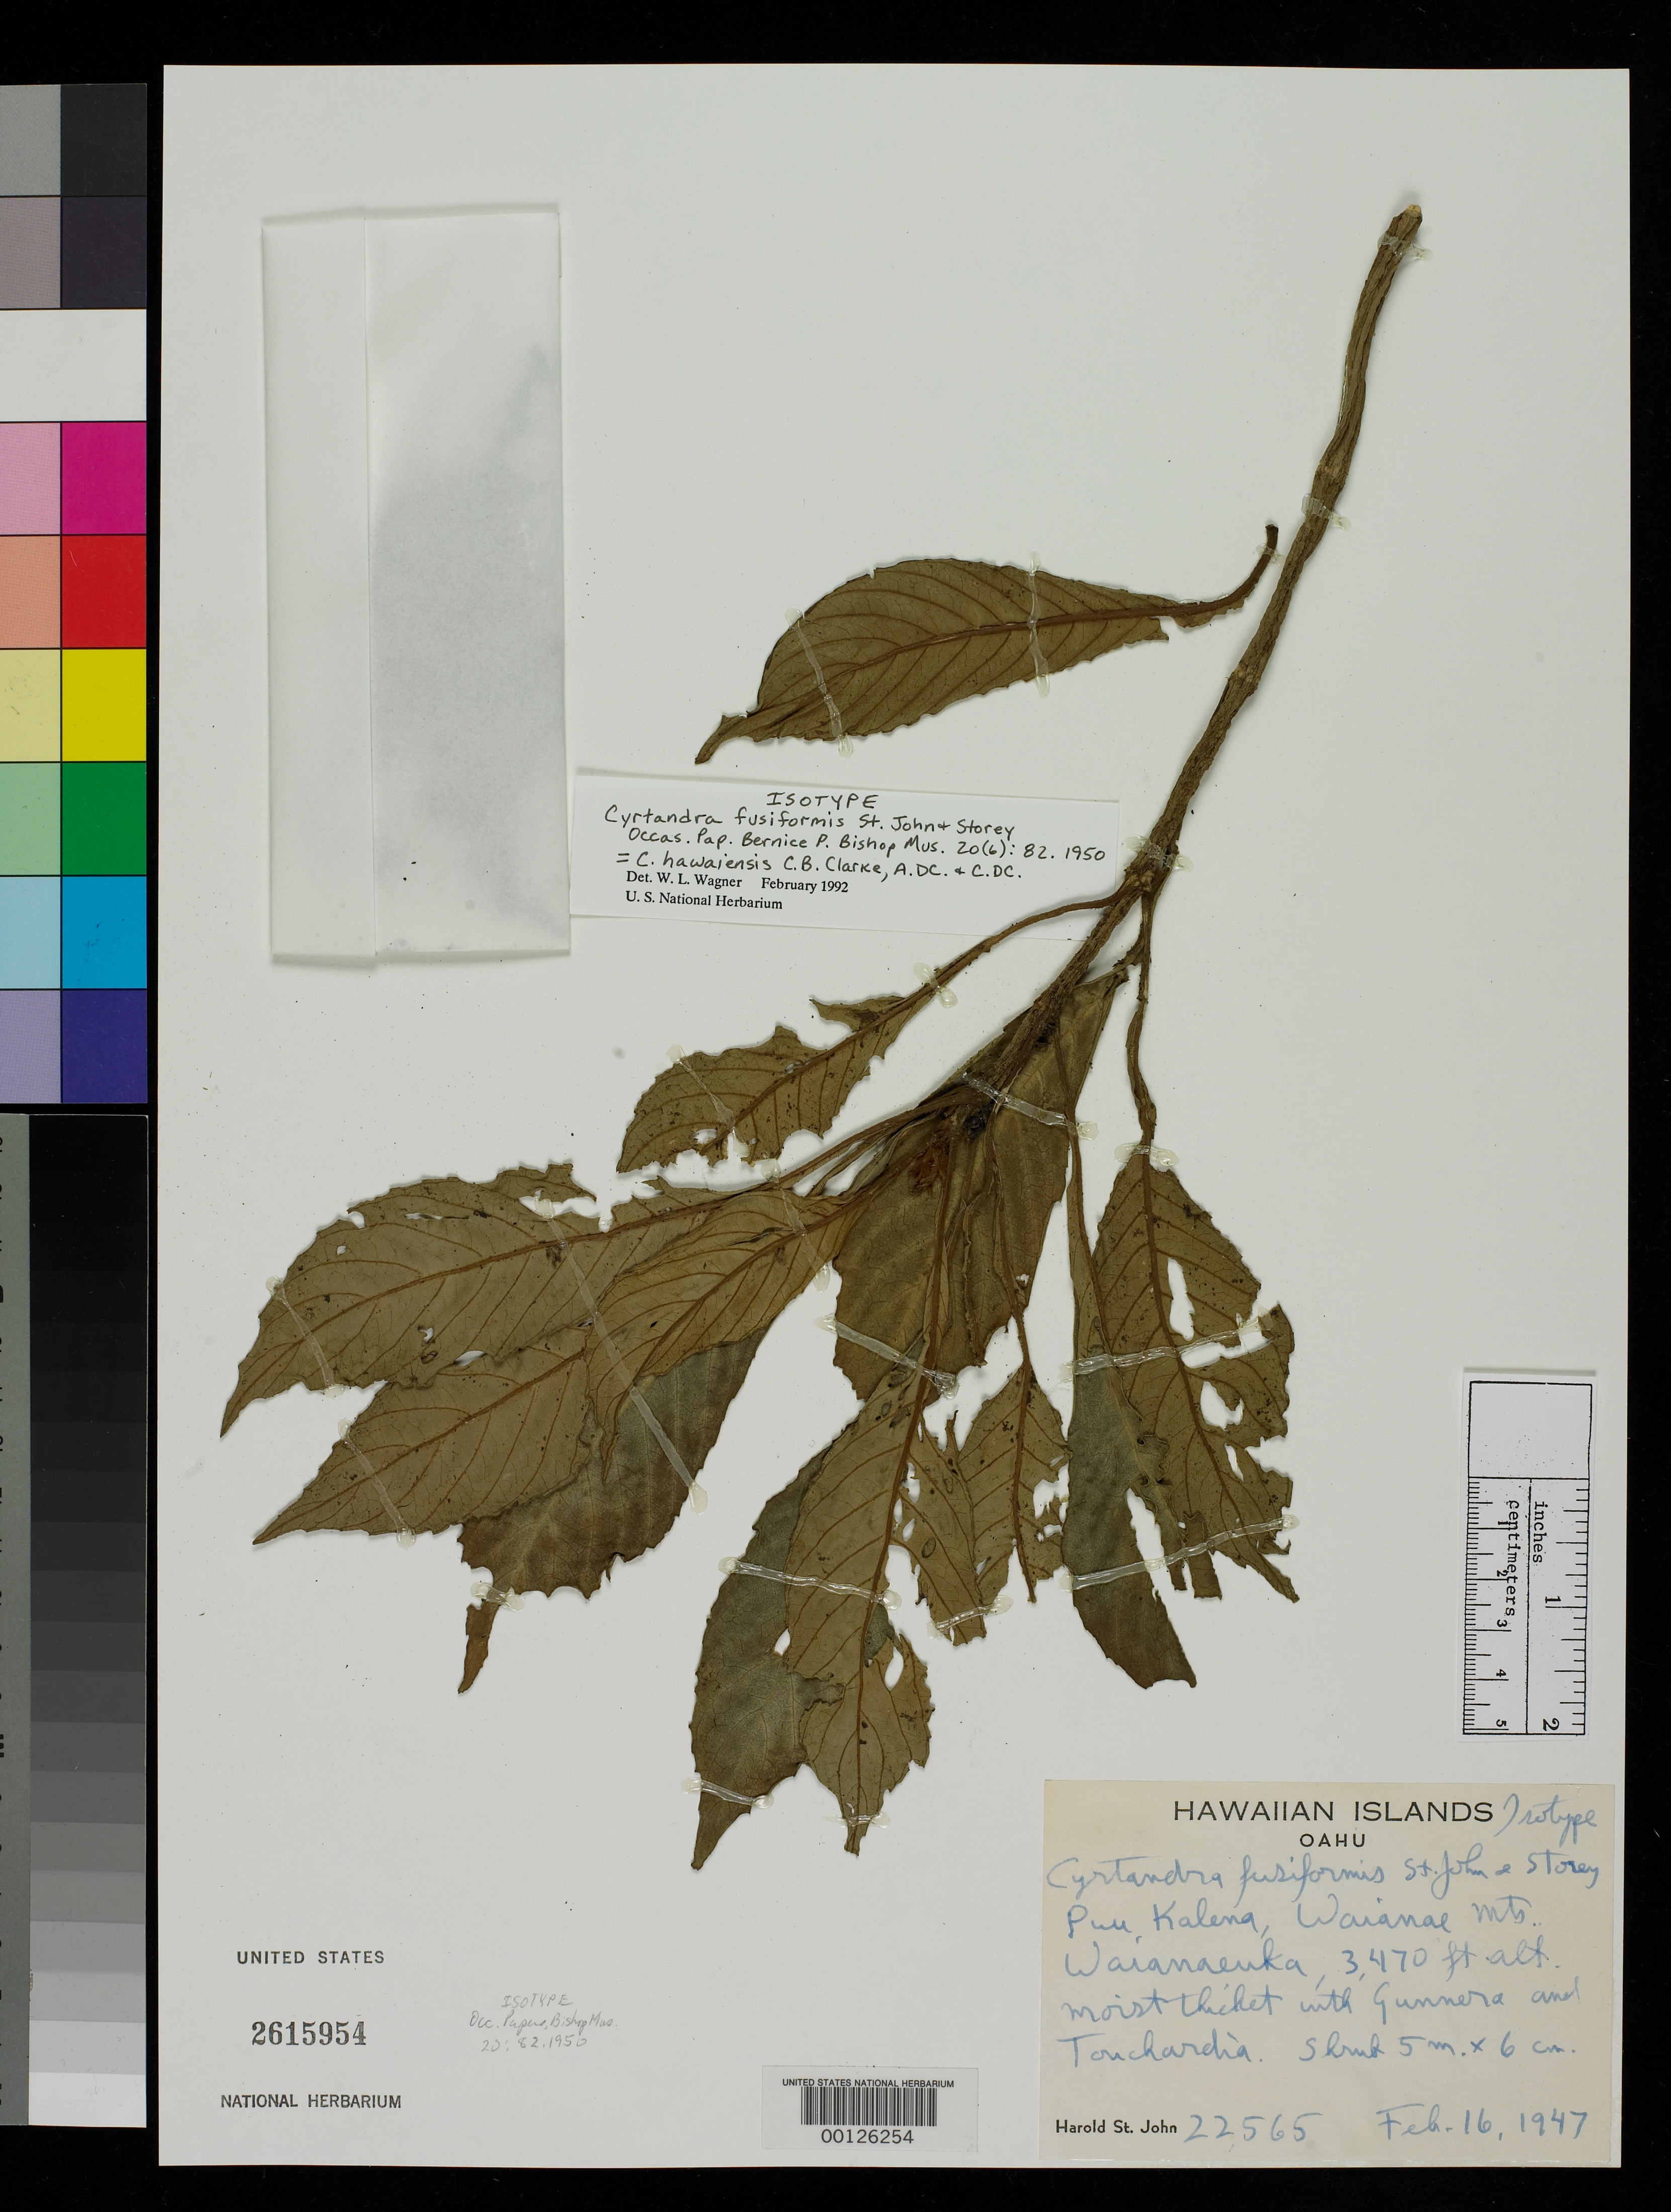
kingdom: Plantae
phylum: Tracheophyta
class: Magnoliopsida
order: Lamiales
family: Gesneriaceae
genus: Cyrtandra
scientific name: Cyrtandra fusiformis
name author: H. St. John & Storey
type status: Isotype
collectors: H. St. John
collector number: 22565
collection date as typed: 16 Feb 1947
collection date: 1947-02-16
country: United States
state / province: Hawaii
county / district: Honolulu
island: Oahu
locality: Puu, Kalena, Waianae Mts.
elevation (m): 1058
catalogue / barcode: US 2615954